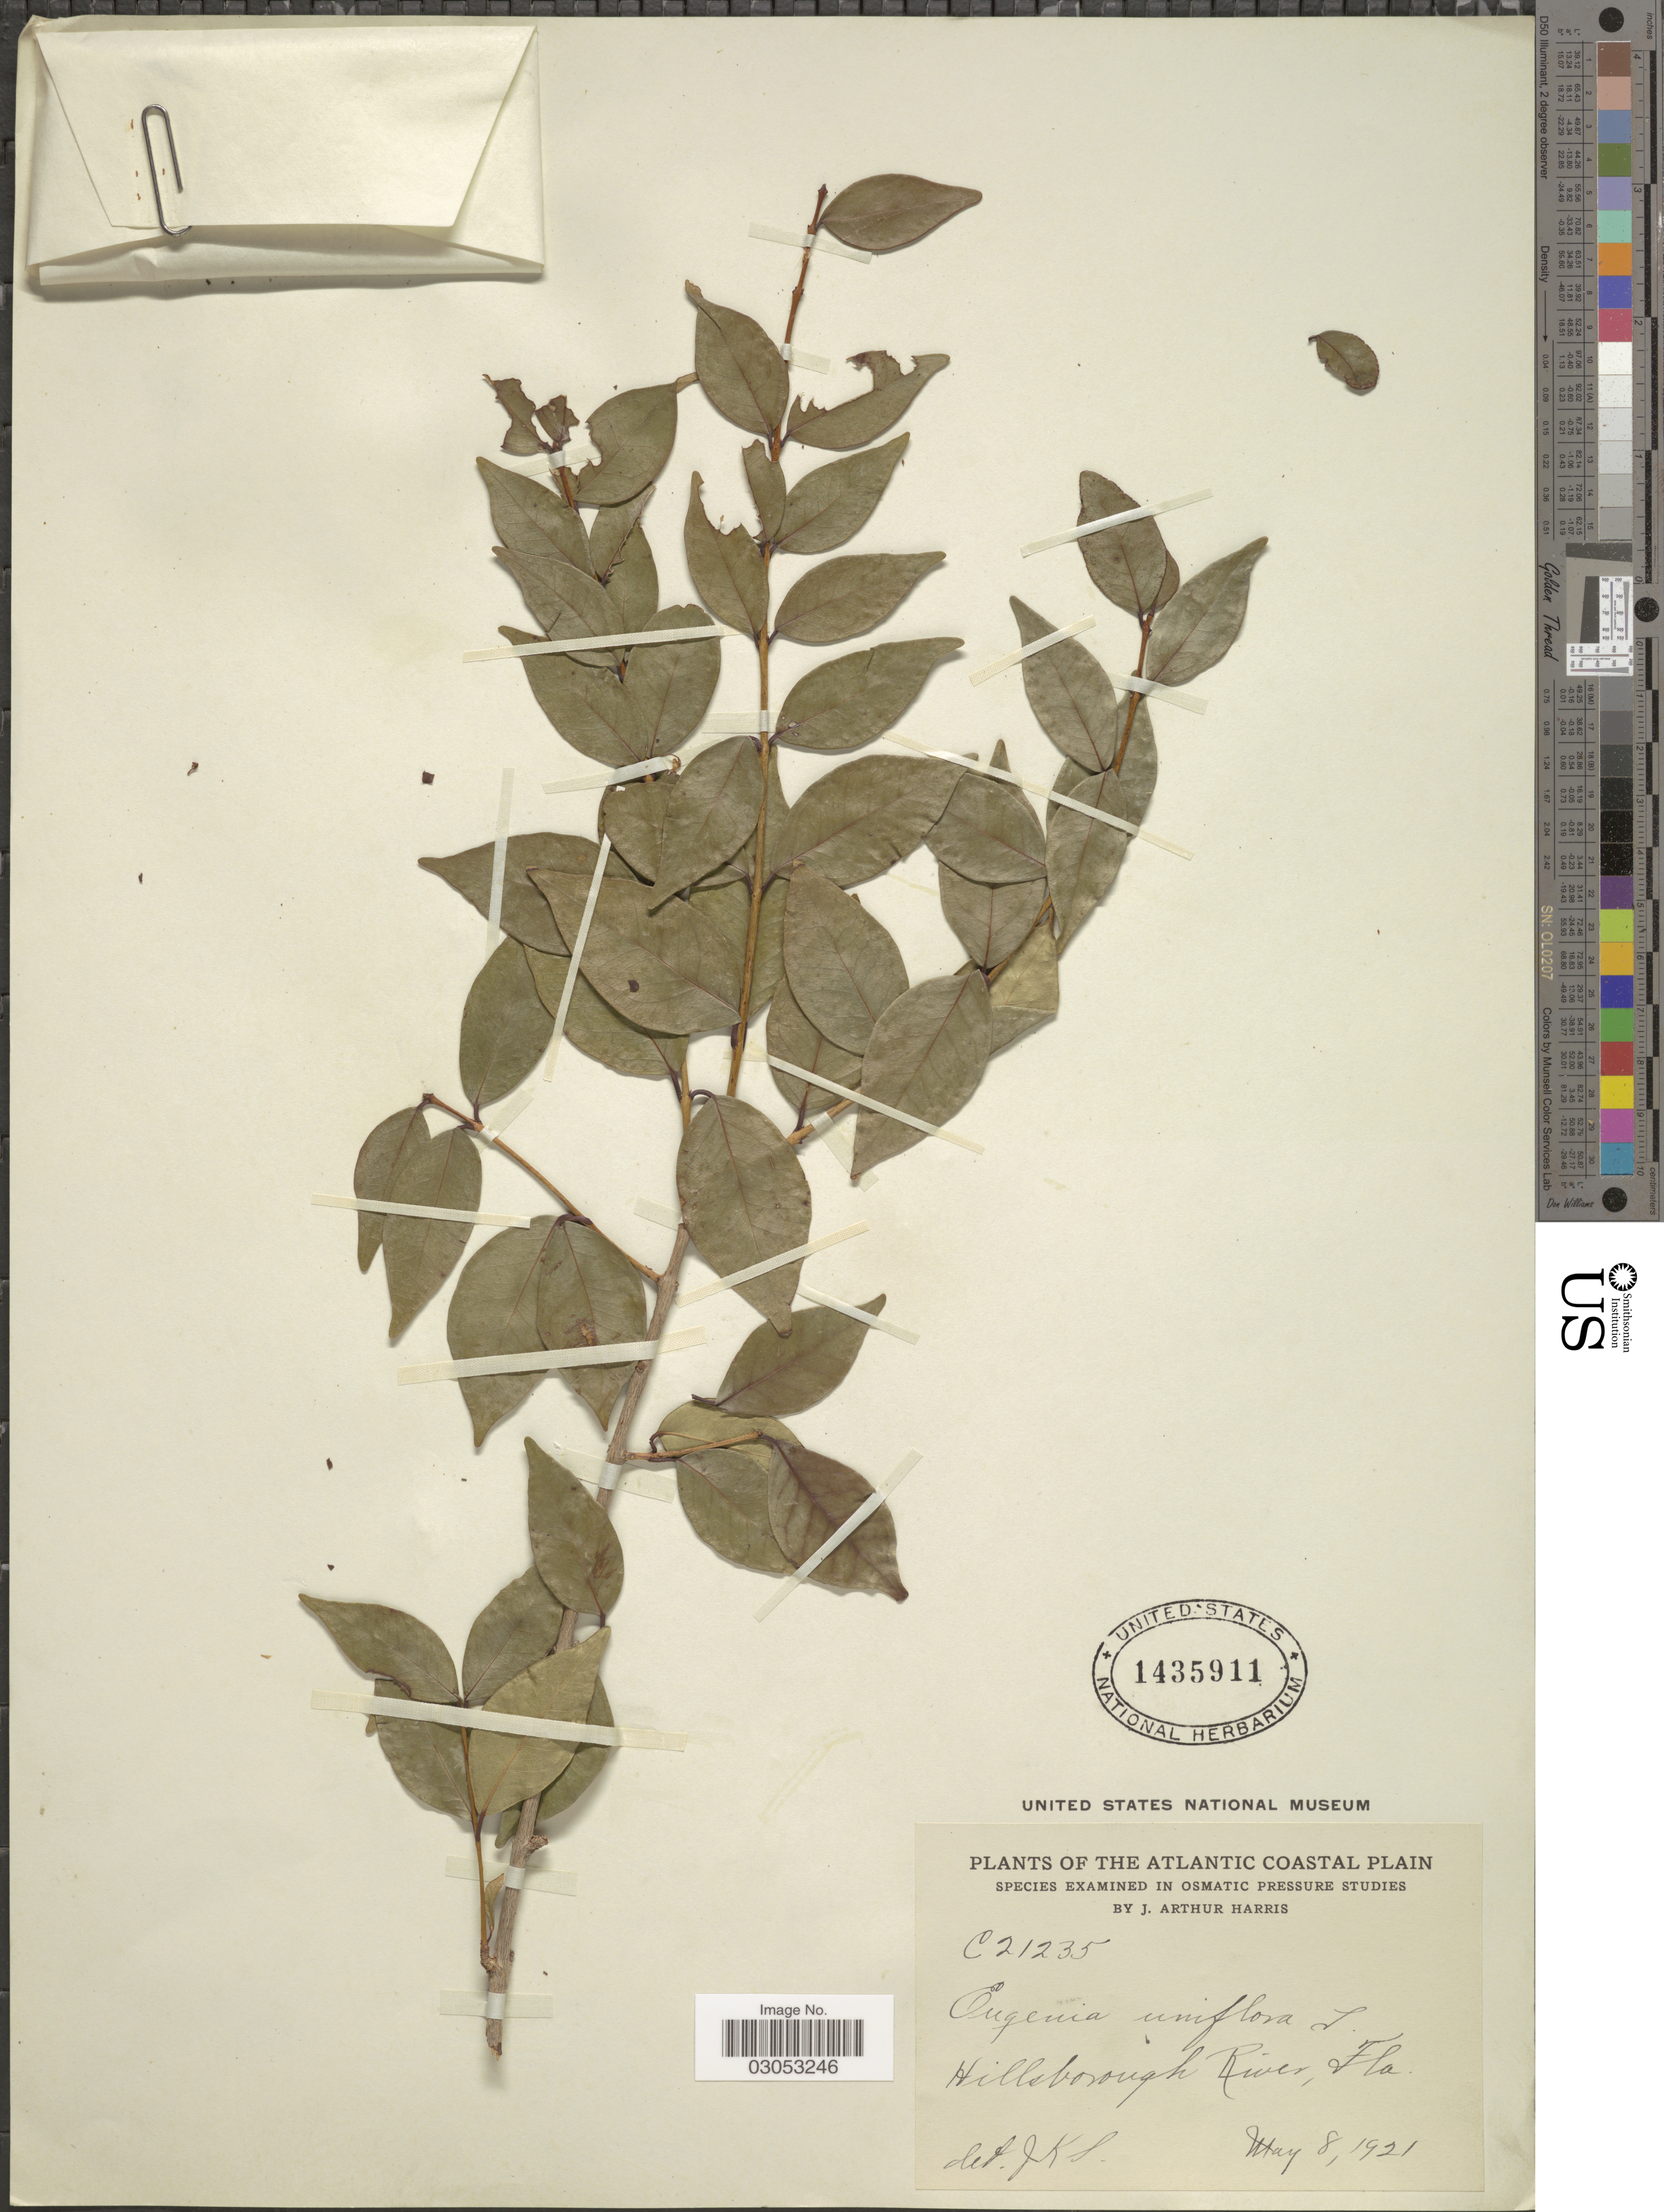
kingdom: Plantae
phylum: Tracheophyta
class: Magnoliopsida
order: Myrtales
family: Myrtaceae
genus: Eugenia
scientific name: Eugenia uniflora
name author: L.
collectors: J. A. Harris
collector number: C21235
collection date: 1921-05-08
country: United States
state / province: Florida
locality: The Atlantic Coastal Plain, Hillsborough River, Fla.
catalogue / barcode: US 1435911